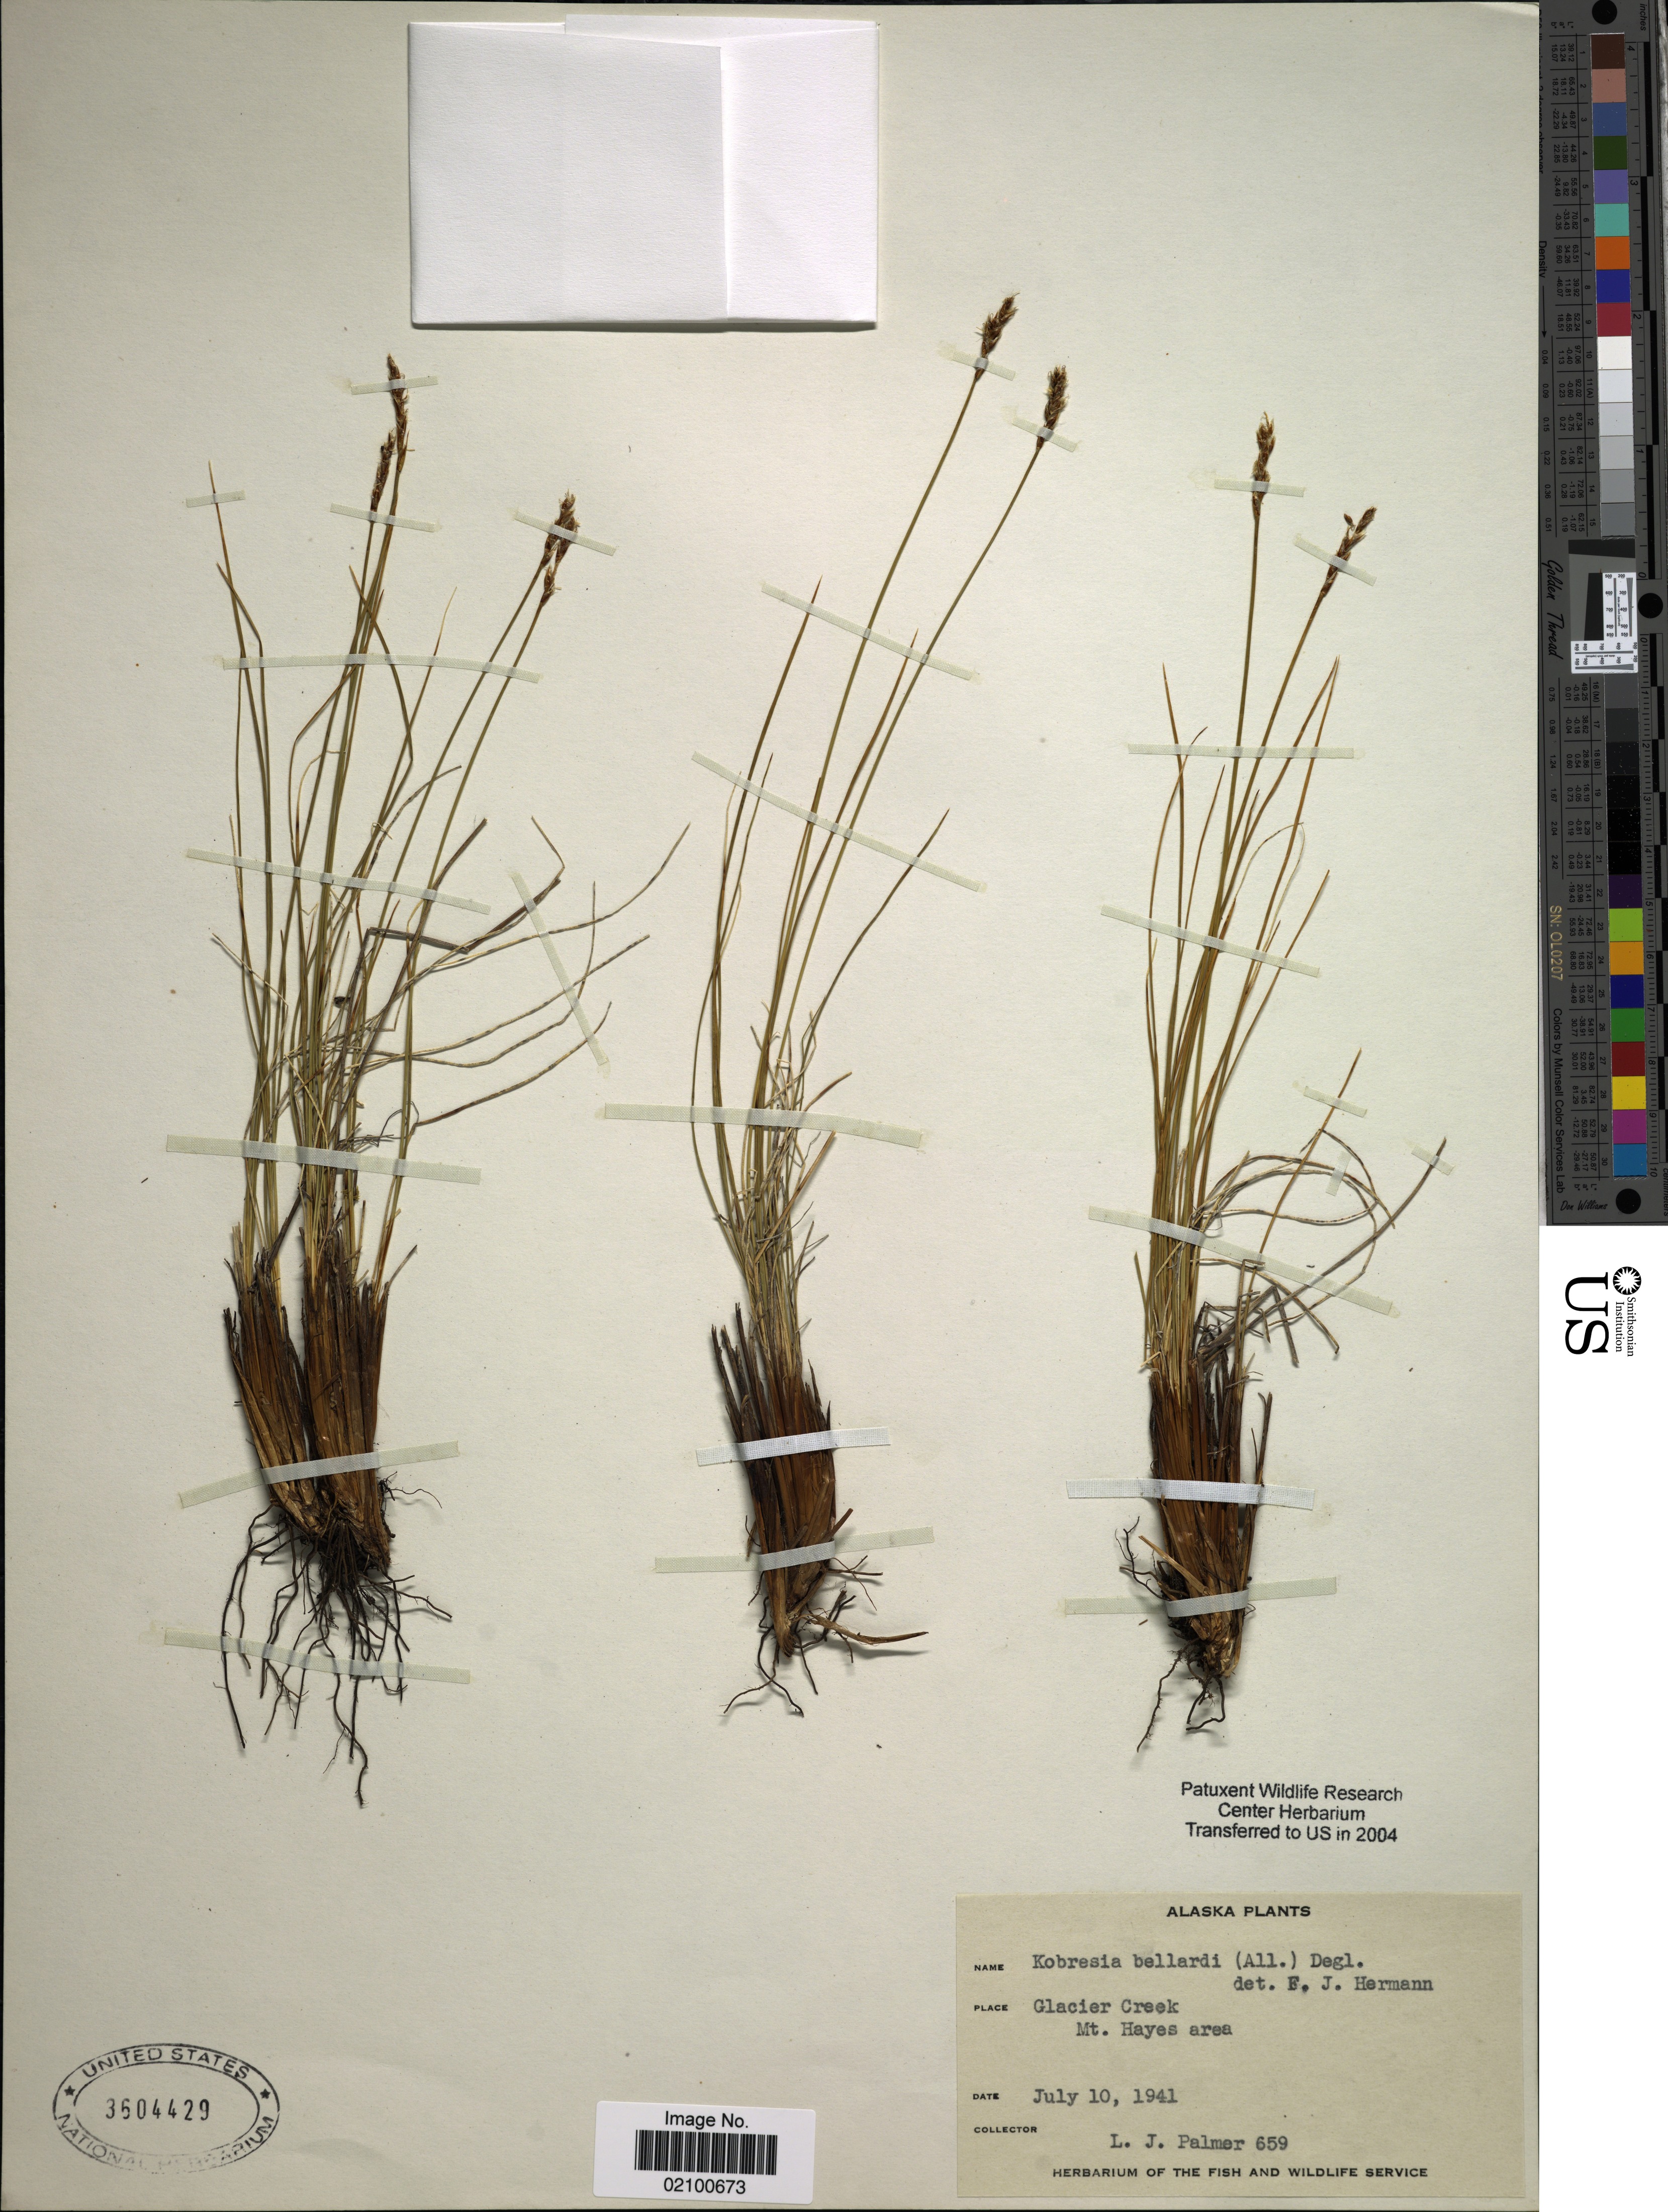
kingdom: Plantae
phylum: Tracheophyta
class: Liliopsida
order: Poales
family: Cyperaceae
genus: Carex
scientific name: Carex myosuroides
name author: Vill.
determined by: Strong, M. T., (US), Smithsonian Institution - National Museum of Natural History (UNITED STATES)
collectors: L. J. Palmer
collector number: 659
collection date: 1941-07-10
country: United States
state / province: Alaska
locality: Glacier Creek, Mt. Hayes area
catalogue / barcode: US 3604429